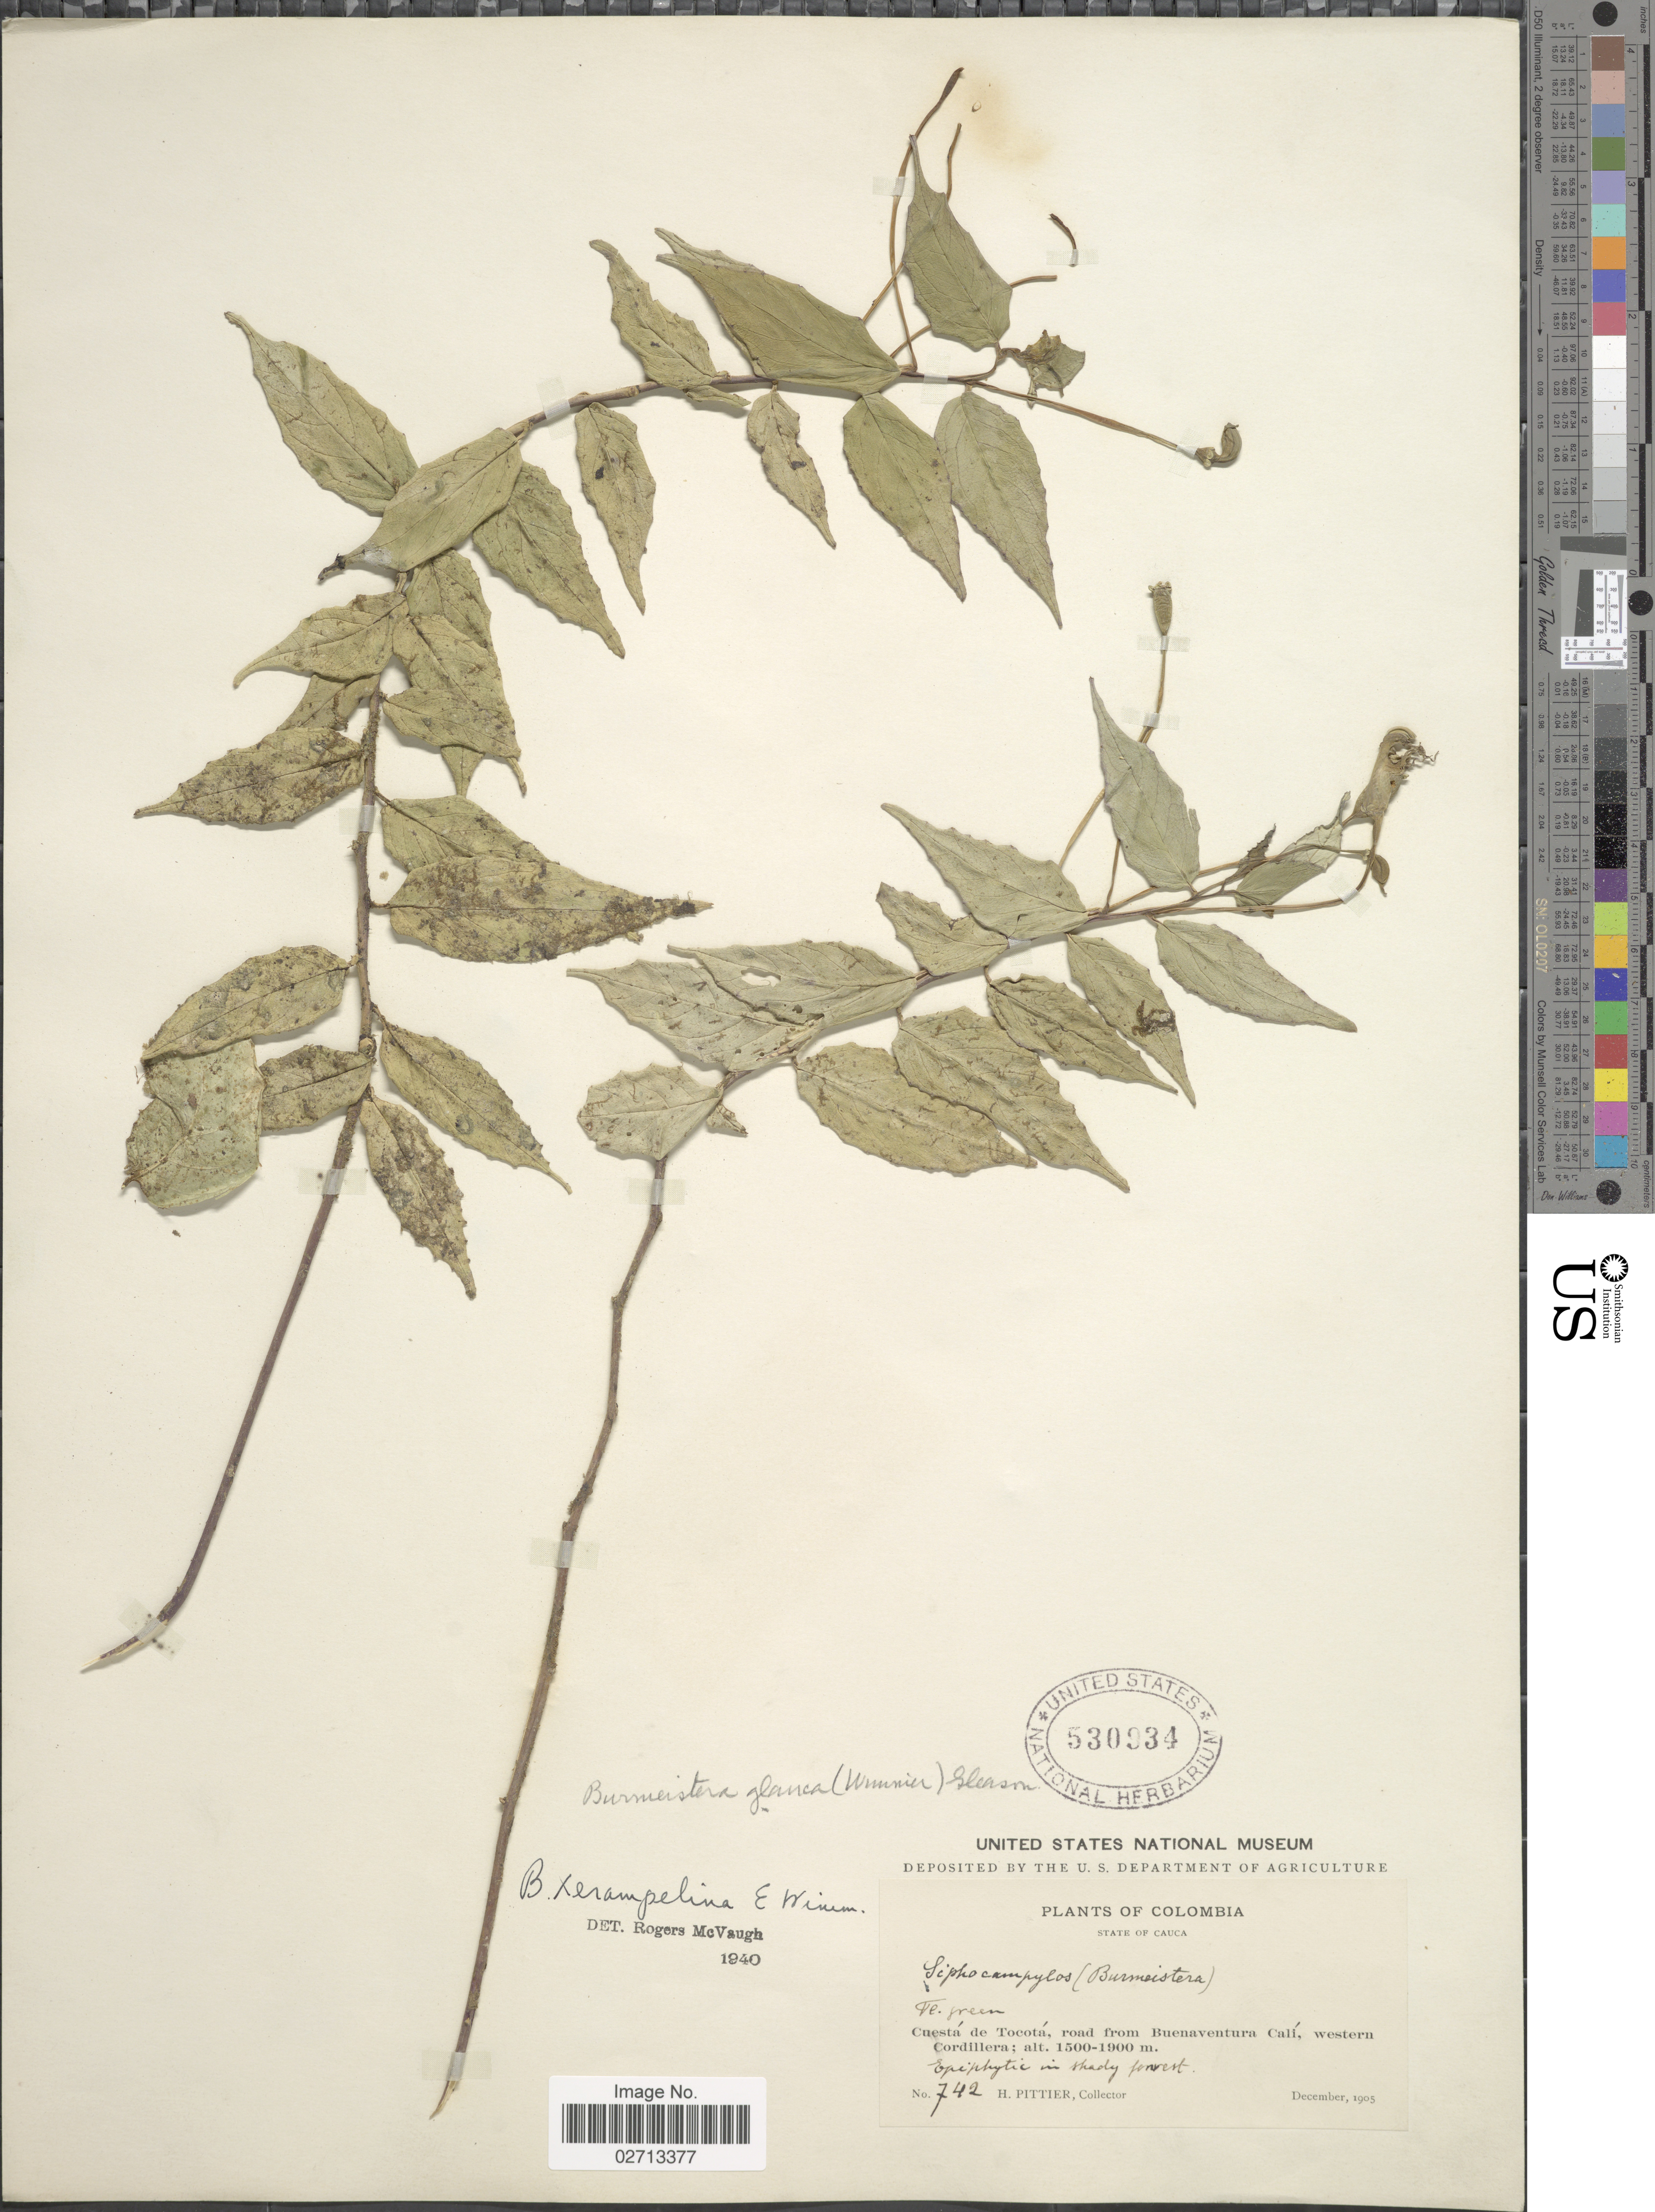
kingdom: Plantae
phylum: Tracheophyta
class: Magnoliopsida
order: Asterales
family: Campanulaceae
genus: Burmeistera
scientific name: Burmeistera xerampelina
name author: E. Wimm.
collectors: H. F. Pittier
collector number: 742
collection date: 1905-12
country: Colombia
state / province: Cauca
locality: Cuestá de Tocotá, road from Buenaventura Calí, western Cordillera.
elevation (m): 1500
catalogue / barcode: US 530934